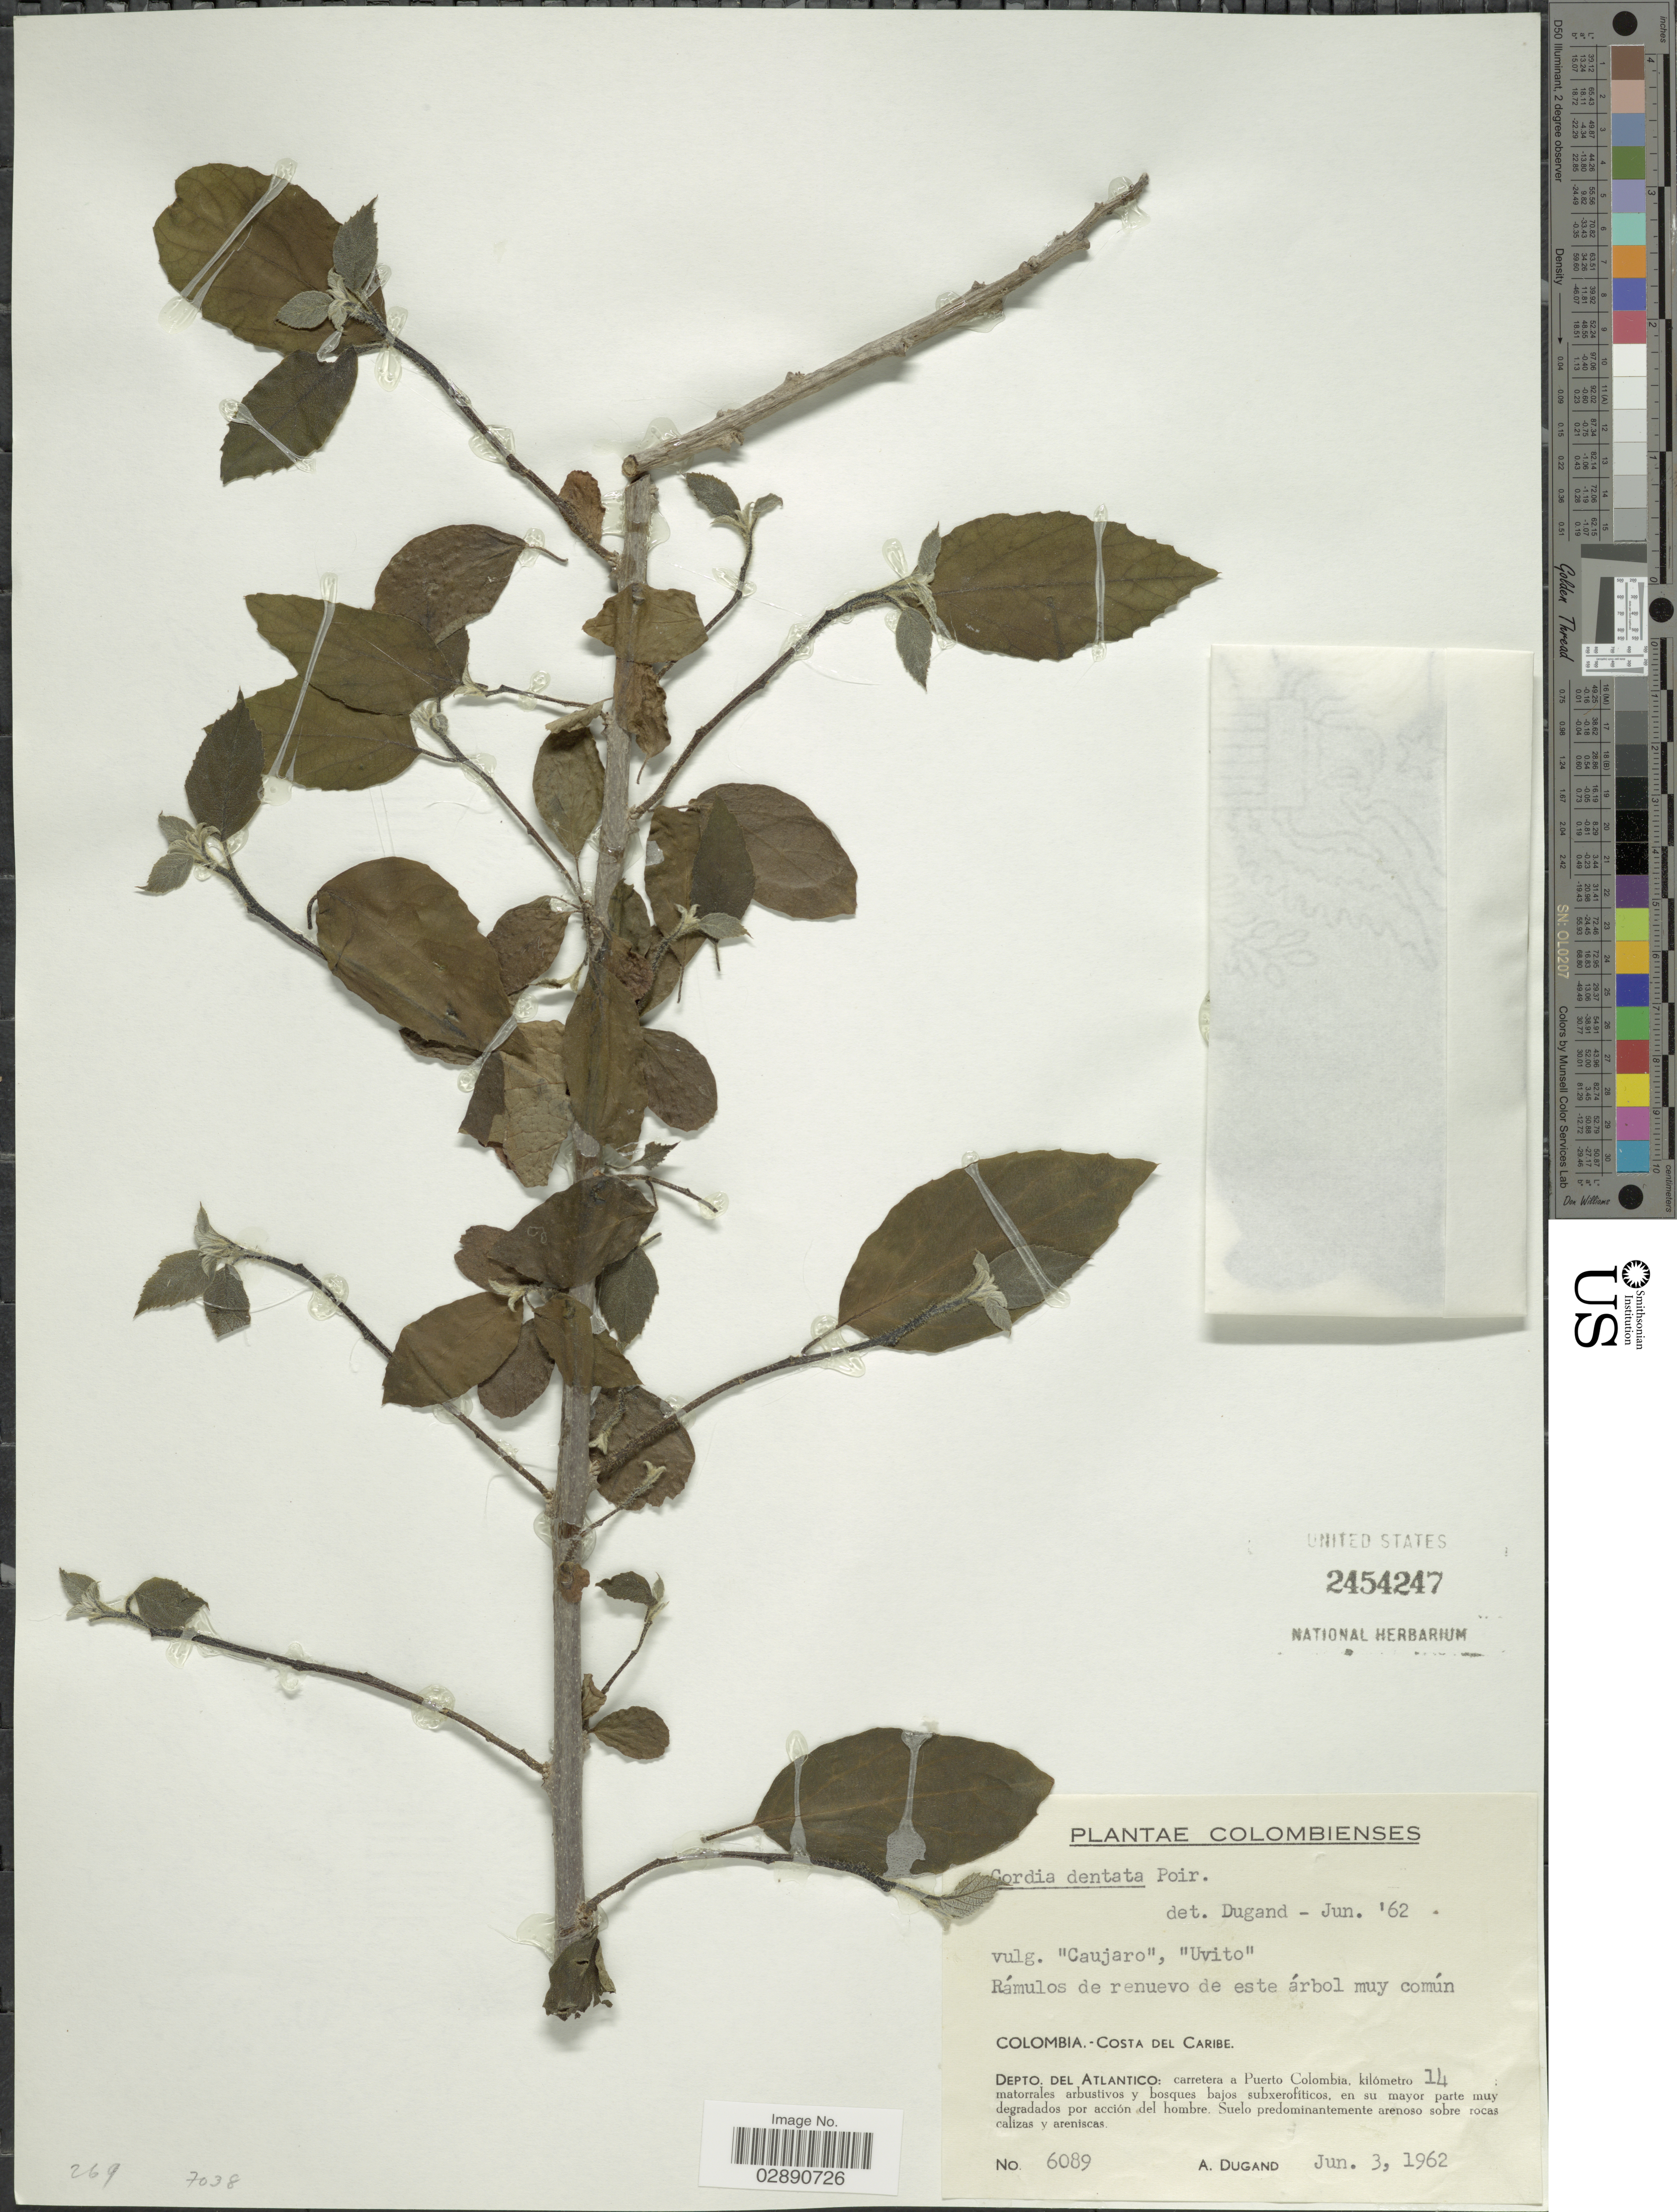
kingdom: Plantae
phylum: Tracheophyta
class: Magnoliopsida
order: Boraginales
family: Cordiaceae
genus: Cordia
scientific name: Cordia dentata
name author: Poir.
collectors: A. Dugand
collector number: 6089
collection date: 1962-06-03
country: Colombia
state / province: Atlántico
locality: Costa del Caribe. Depto. del Atlantico: carretera a Puerto Colombia, kilómetro 14.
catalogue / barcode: US 2454247